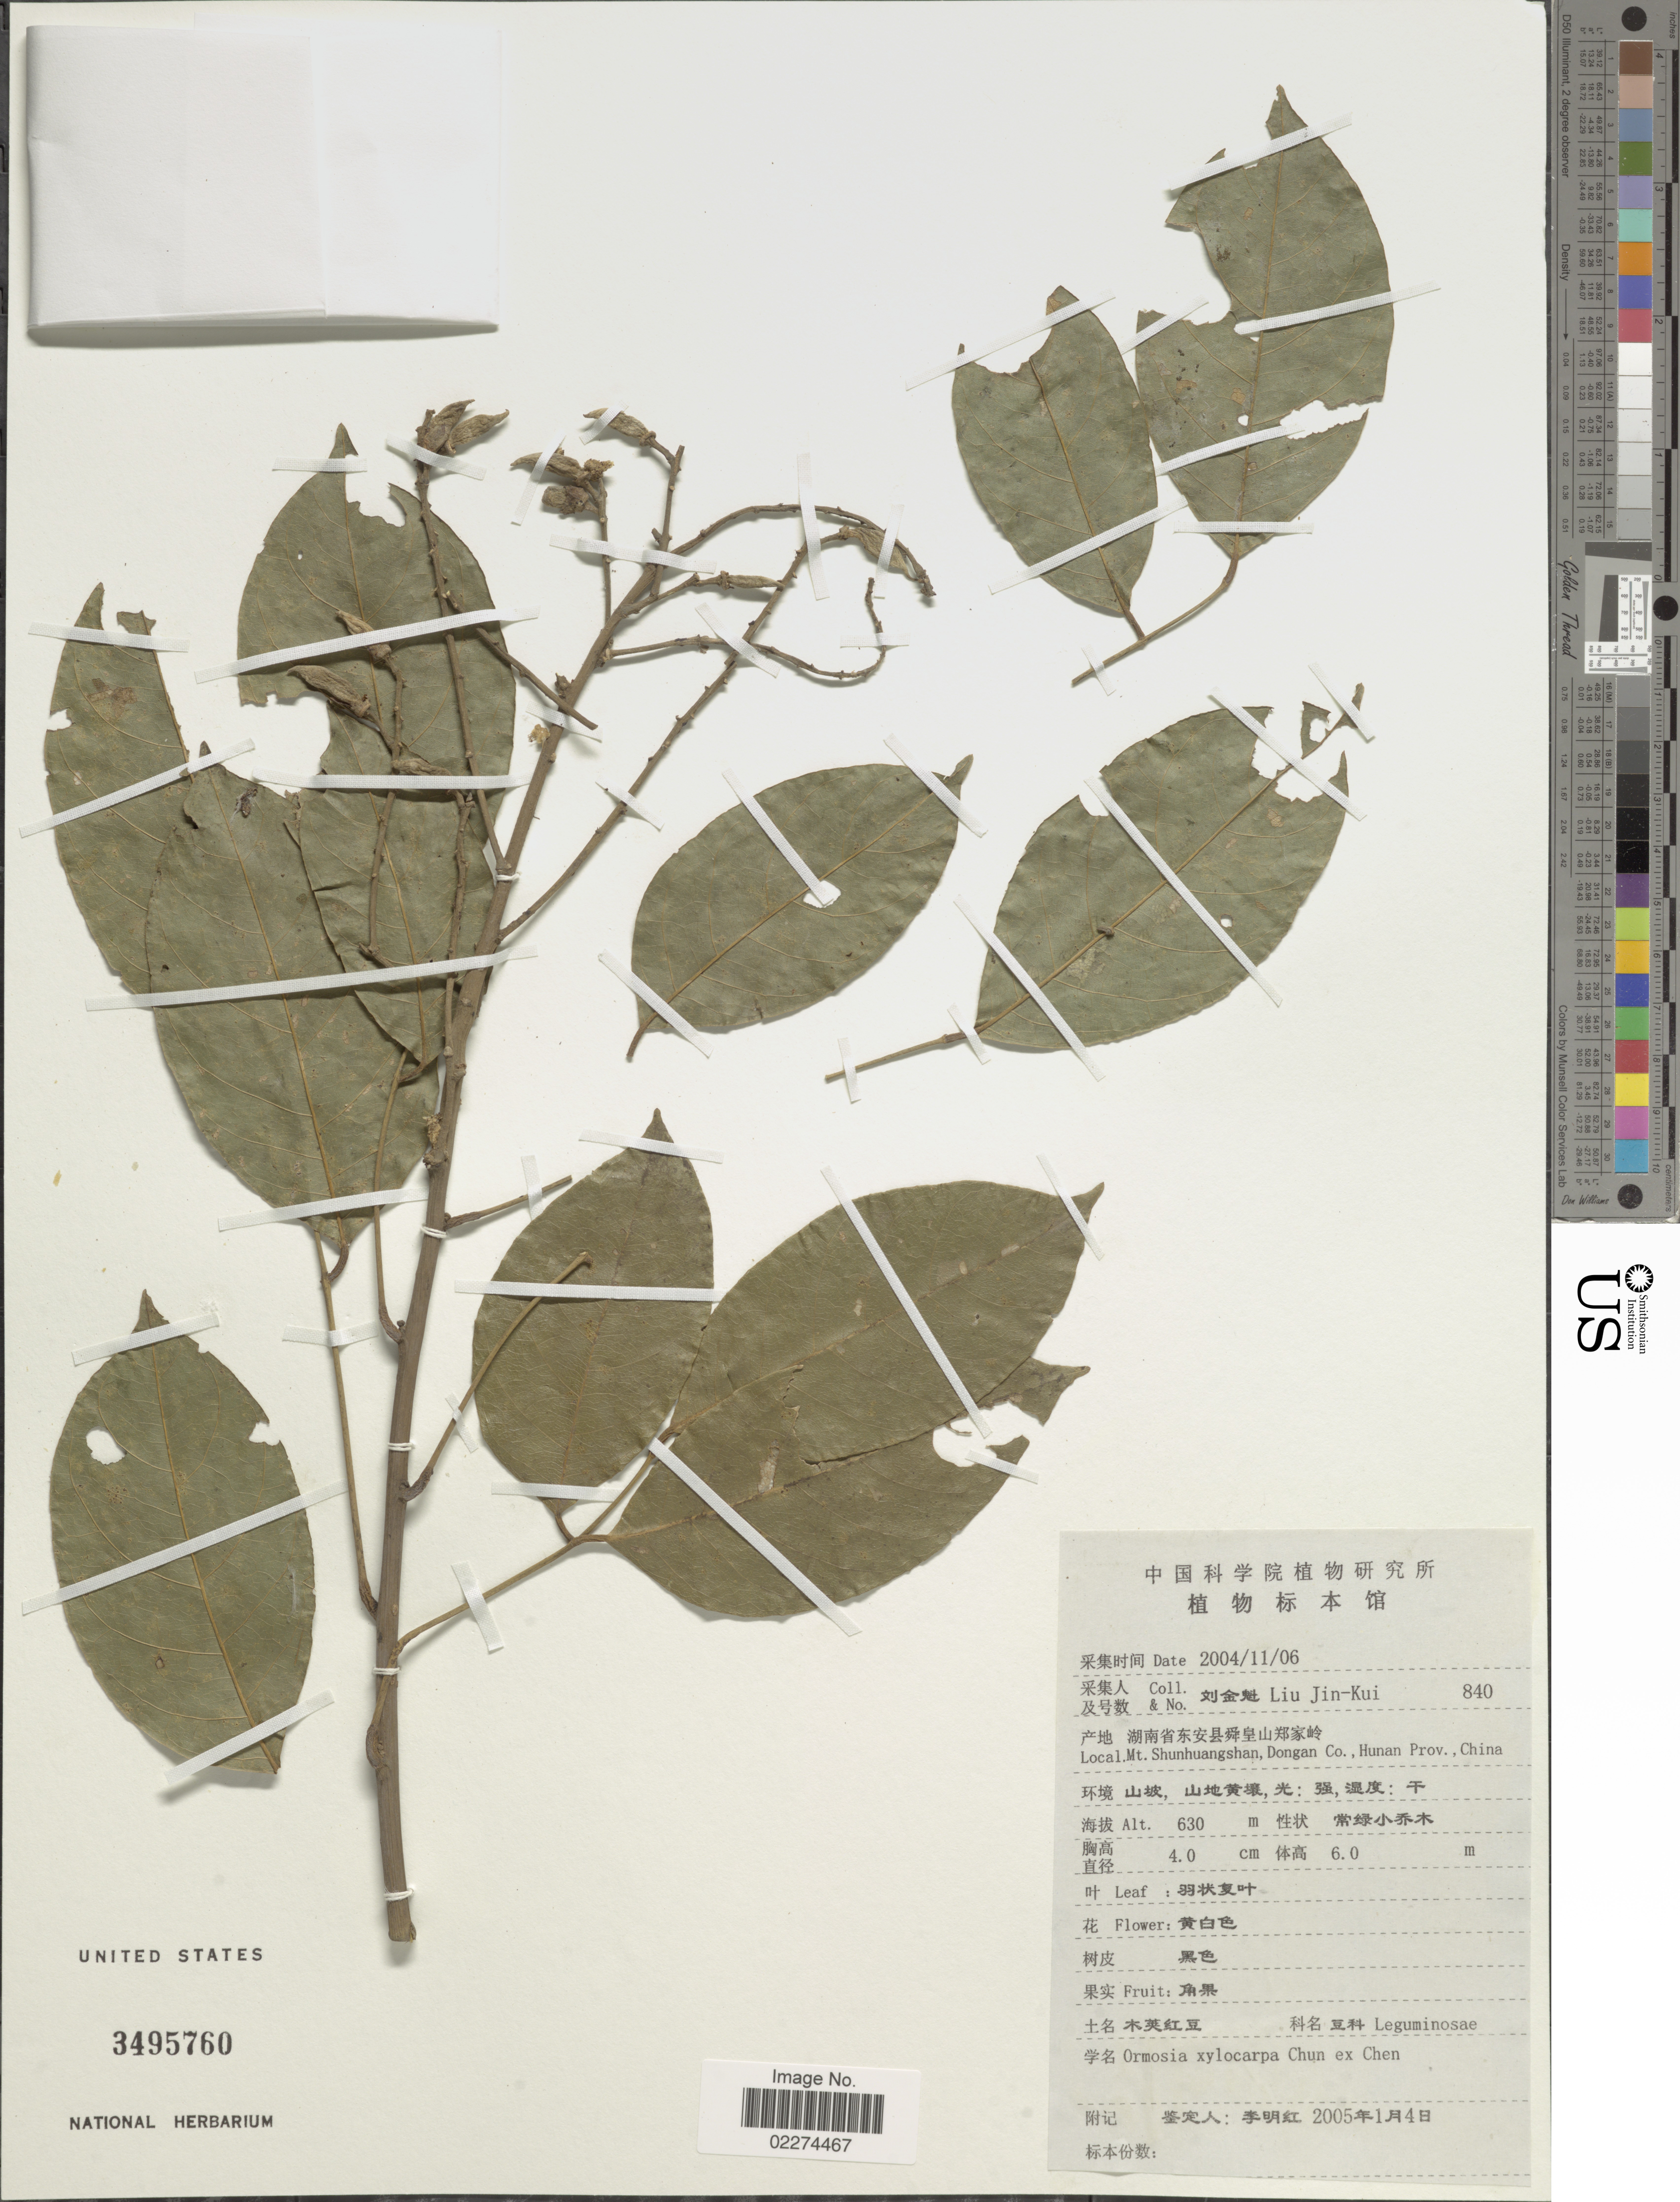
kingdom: Plantae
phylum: Tracheophyta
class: Magnoliopsida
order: Fabales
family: Fabaceae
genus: Callerya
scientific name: Callerya sp.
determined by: Torke, Benjamin M.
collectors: Liu Jin-Kui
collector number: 840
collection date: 2004-11-06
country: China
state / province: Hunan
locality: Mt. Shunhuangshan, Dongan CO., Hunan Prov., China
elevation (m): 630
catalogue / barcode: US 3495760